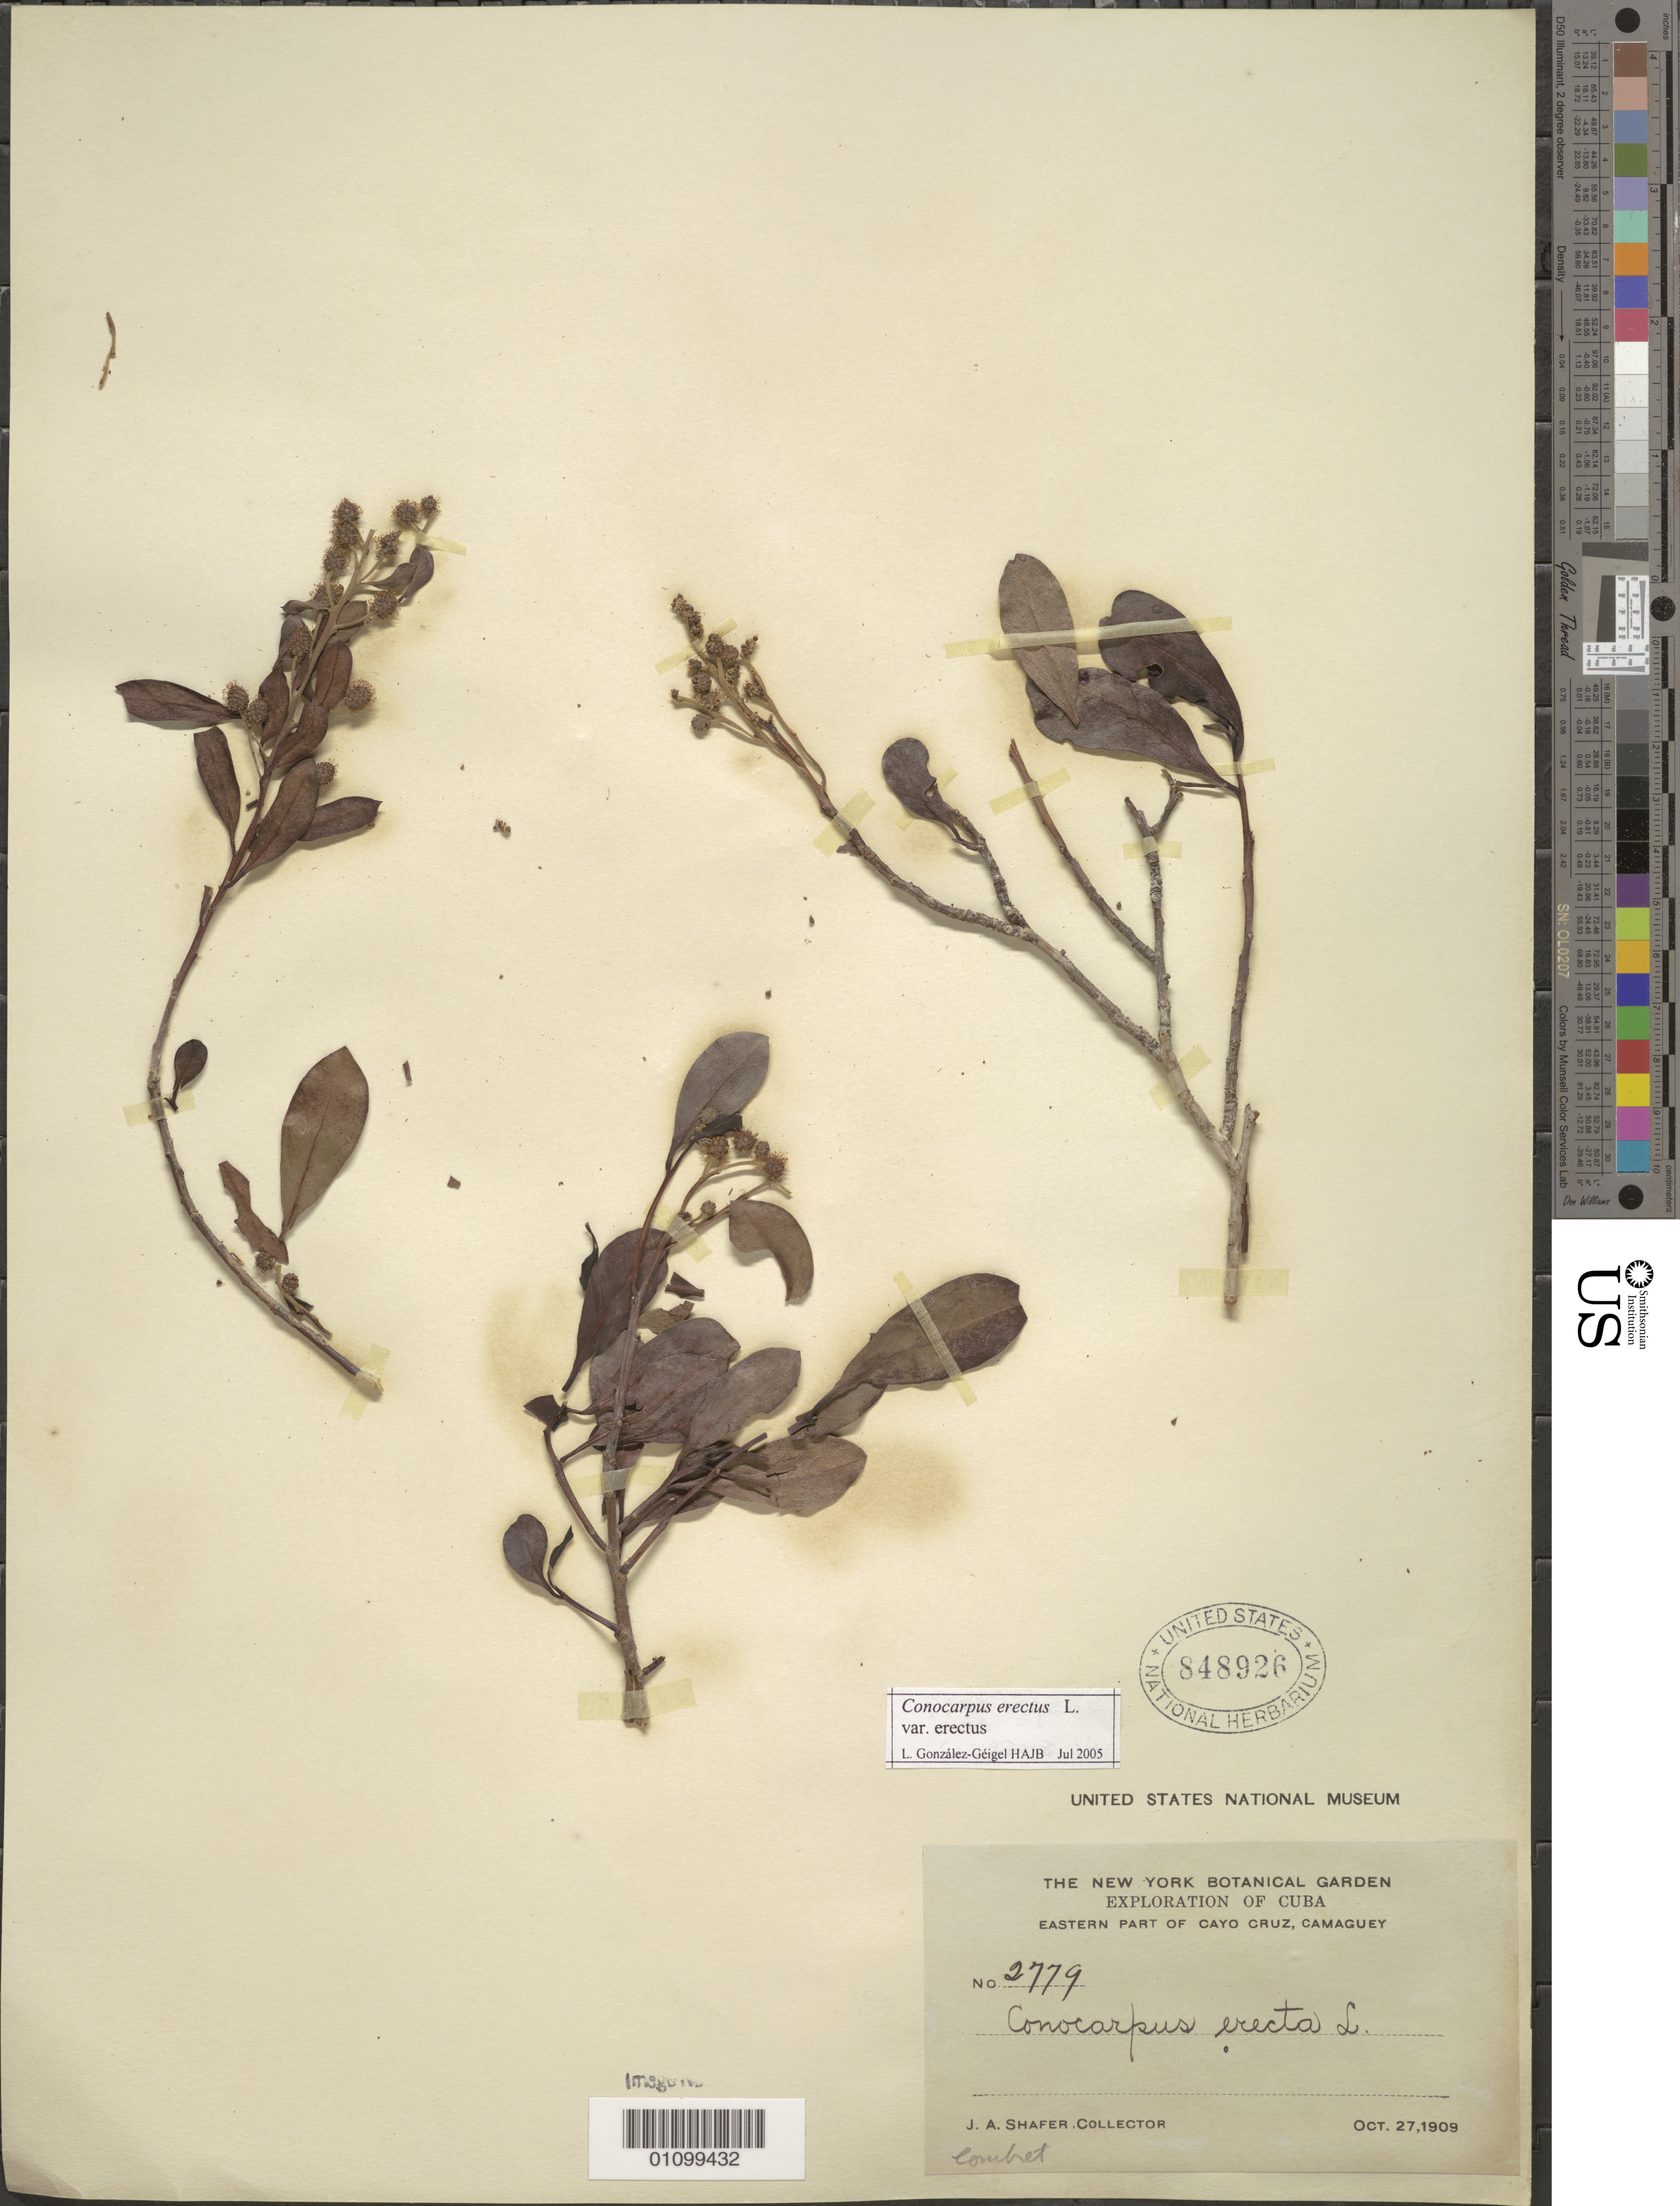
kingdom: Plantae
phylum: Tracheophyta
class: Magnoliopsida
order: Myrtales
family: Combretaceae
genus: Conocarpus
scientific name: Conocarpus erectus var. erectus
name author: L.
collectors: J. A. Shafer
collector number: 2779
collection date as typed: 27 Oct 1909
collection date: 1909-10-27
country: Cuba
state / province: Camagüey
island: Cuba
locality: E part of Cayo Cruz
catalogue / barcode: US 848926